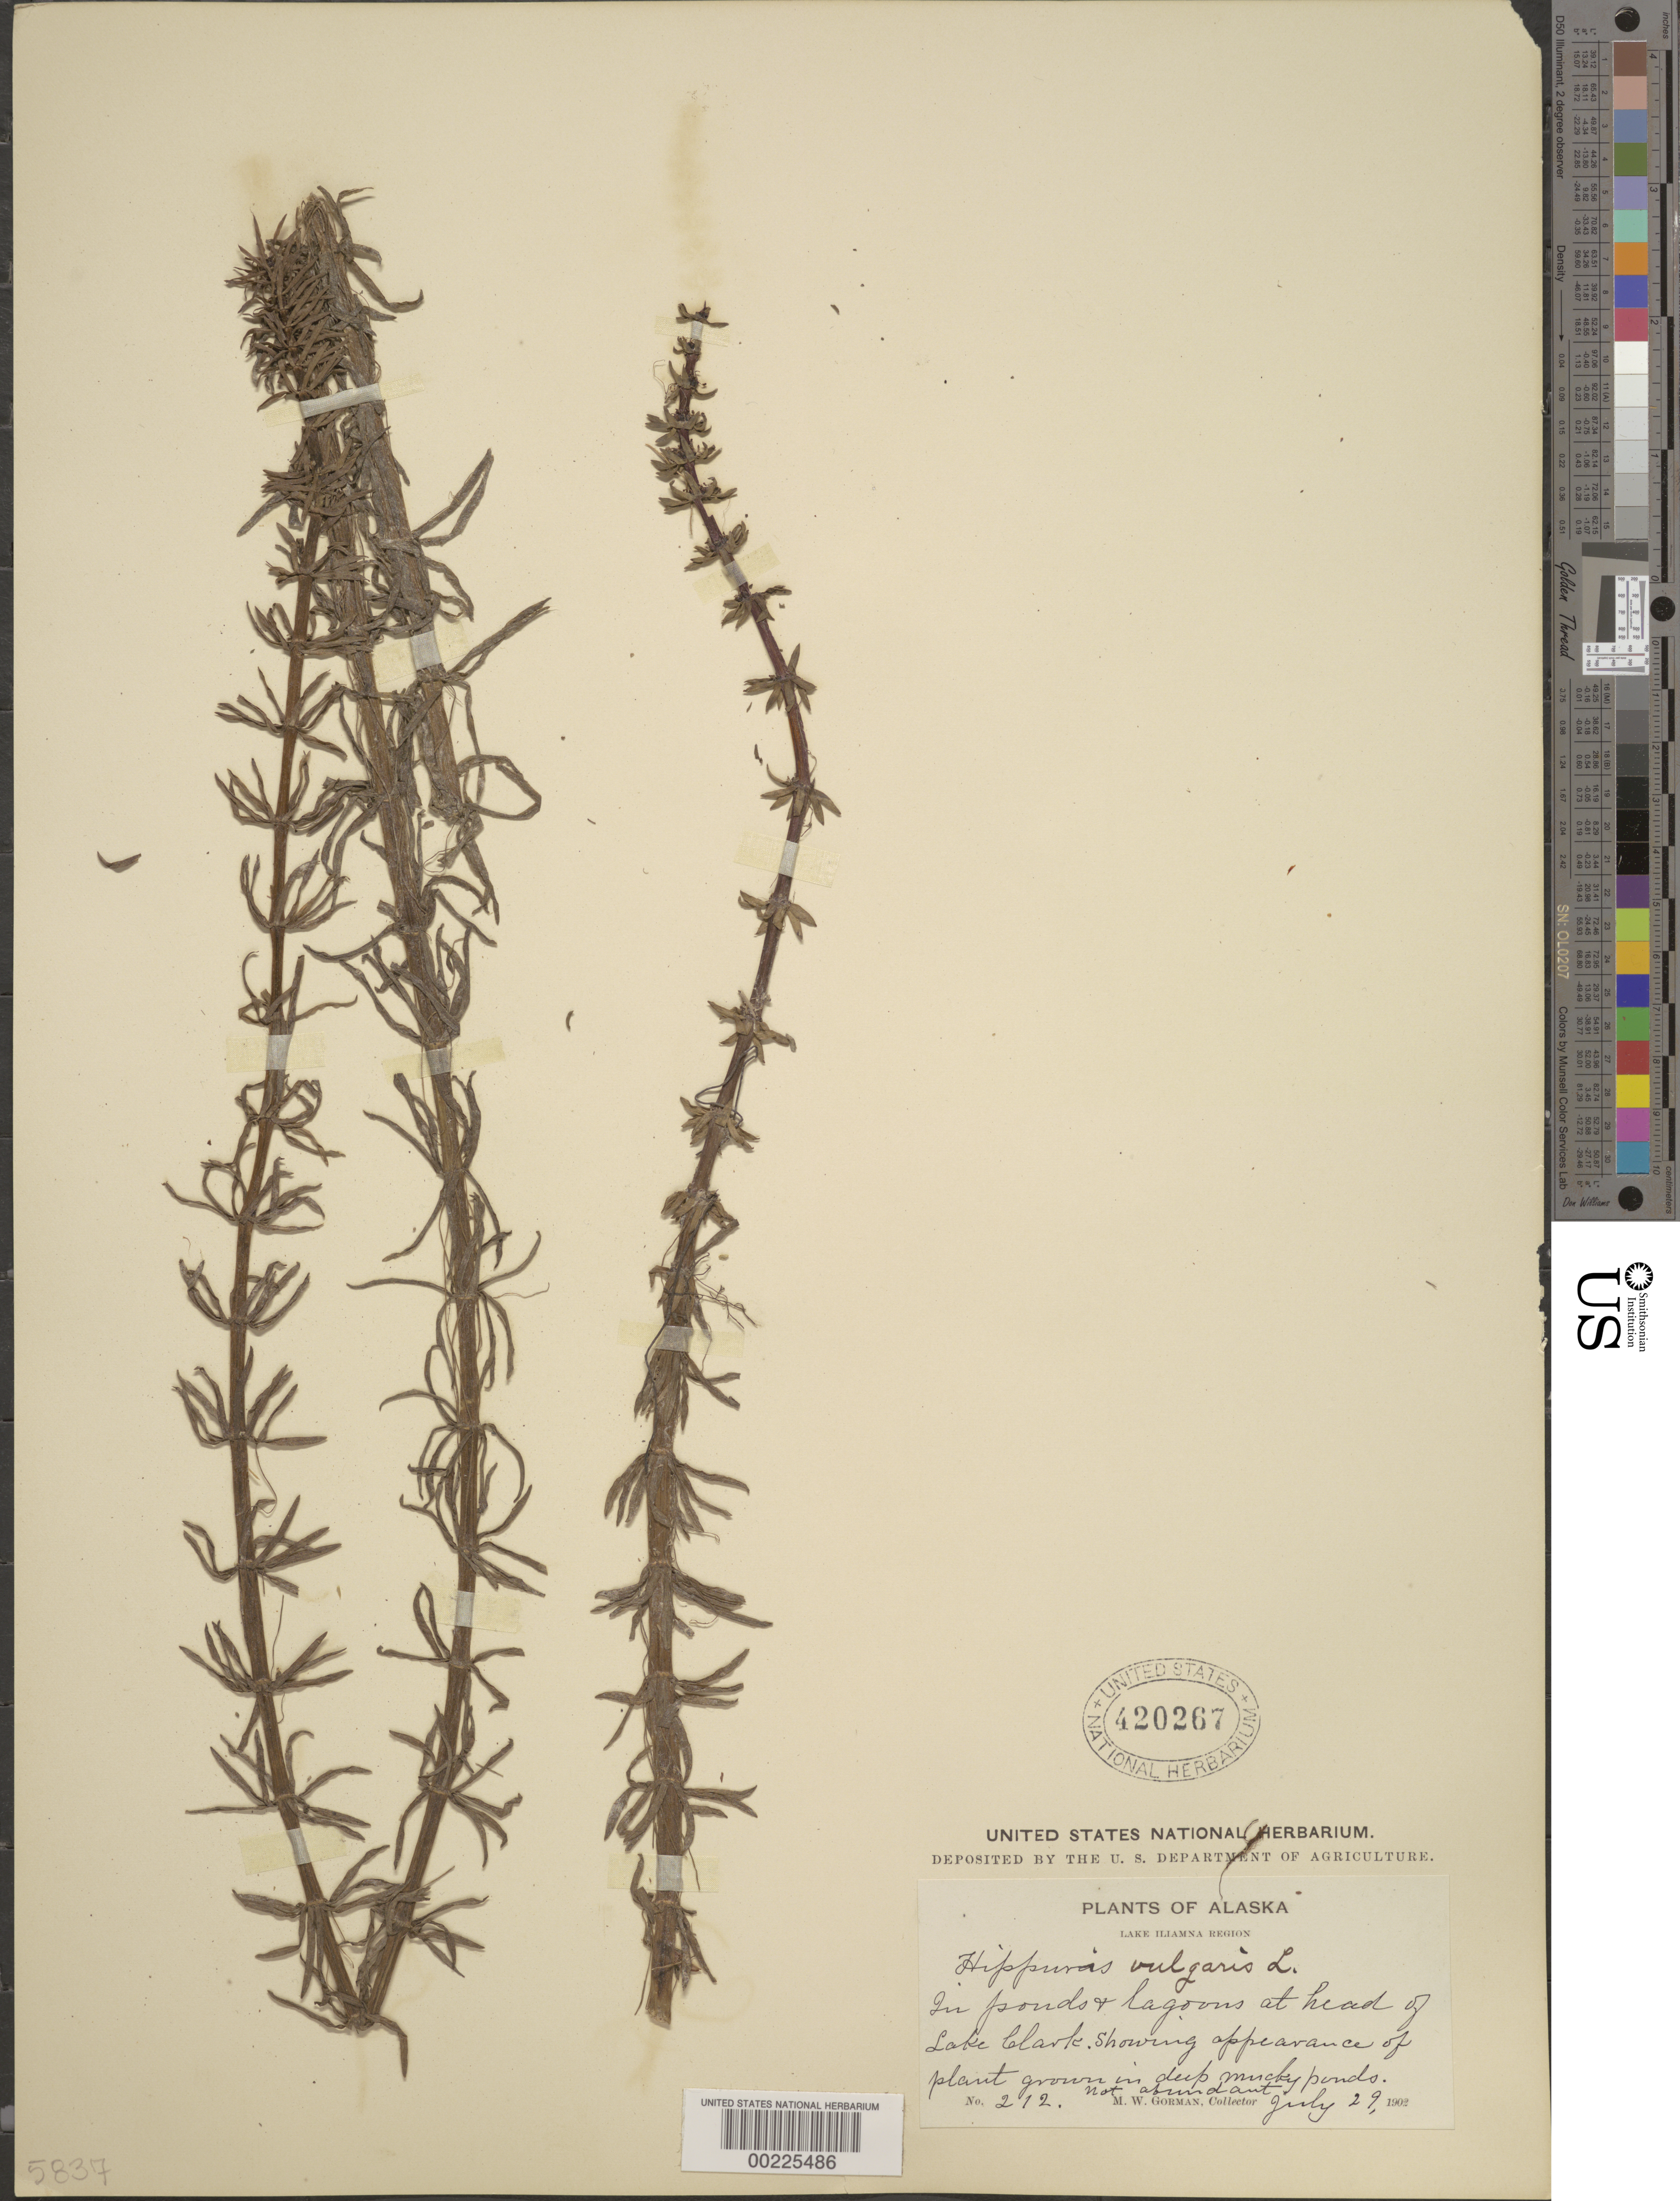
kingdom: Plantae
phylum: Tracheophyta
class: Magnoliopsida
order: Lamiales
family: Plantaginaceae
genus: Hippuris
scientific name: Hippuris vulgaris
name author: L.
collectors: M. W. Gorman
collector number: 212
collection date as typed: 29 Jul 1902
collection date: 1902-07-29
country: United States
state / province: Alaska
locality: Head of lake clark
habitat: In ponds and lagoons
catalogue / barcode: US 420267